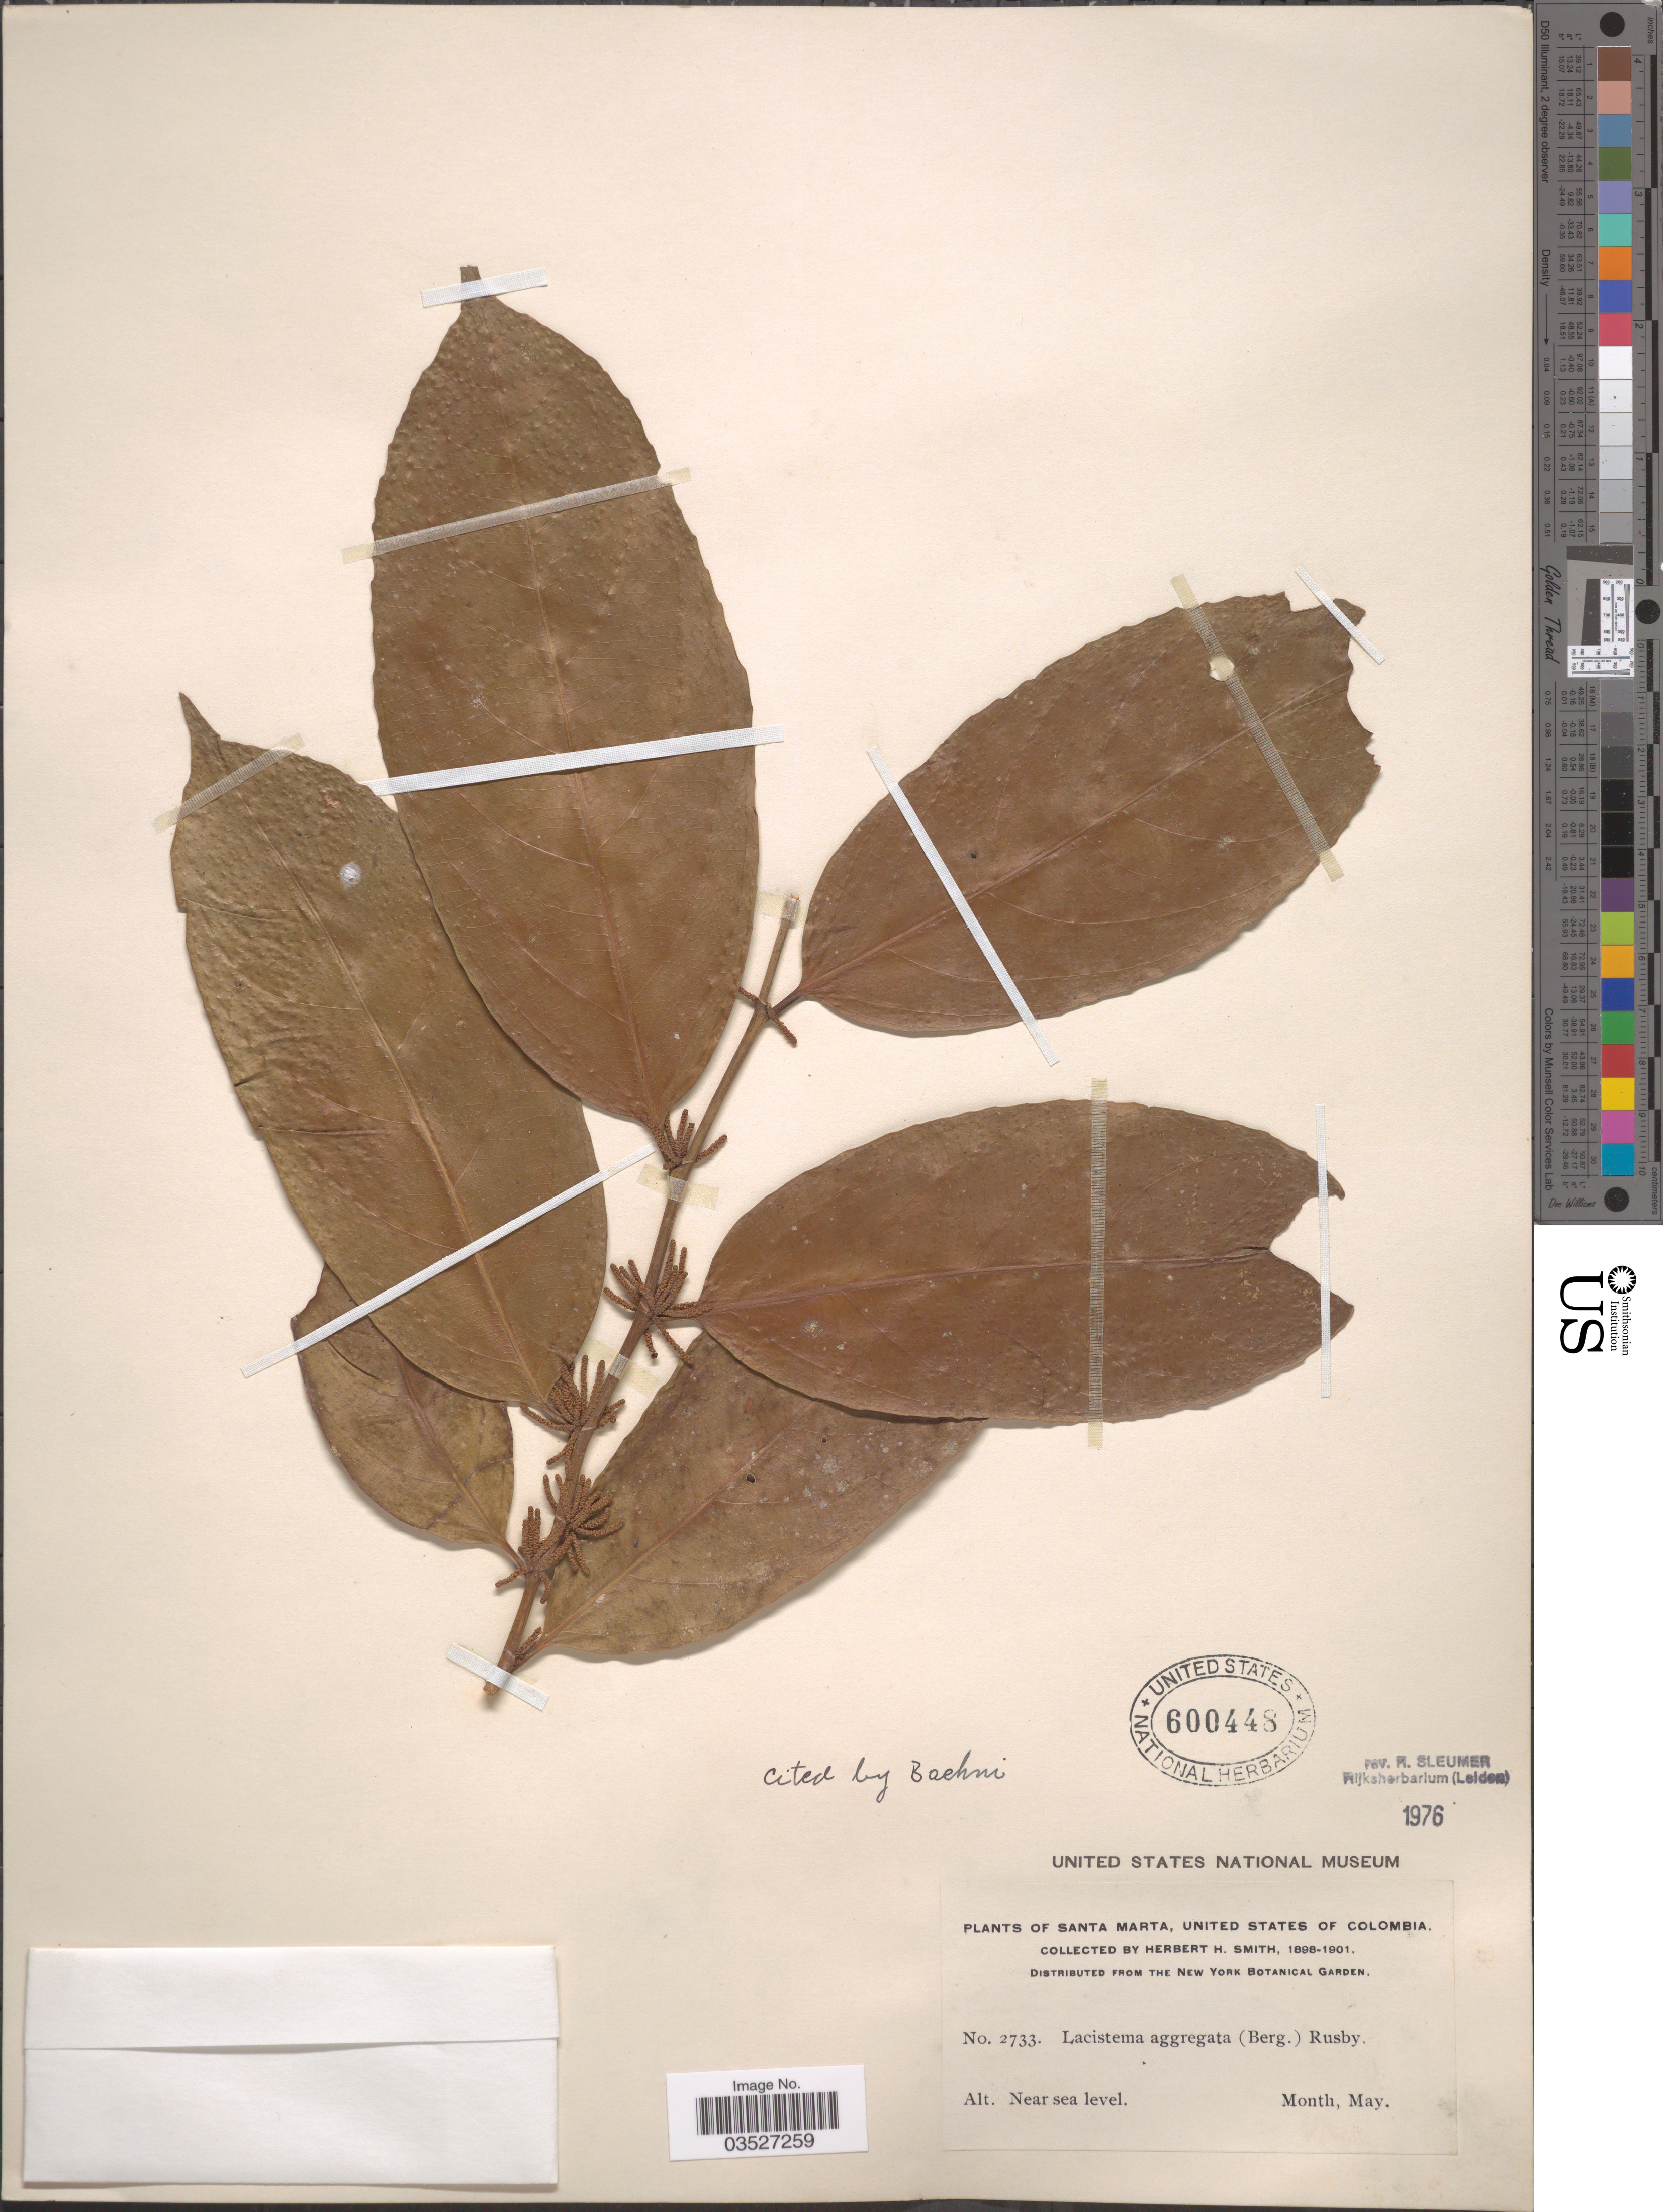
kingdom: Plantae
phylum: Tracheophyta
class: Magnoliopsida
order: Malpighiales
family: Lacistemataceae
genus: Lacistema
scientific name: Lacistema aggregatum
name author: (P.J. Bergius) Rusby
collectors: Herbert H. Smith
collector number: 2733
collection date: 1898-05/1901-05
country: Colombia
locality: Santa Marta, United States of Colombia.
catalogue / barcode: US 600448